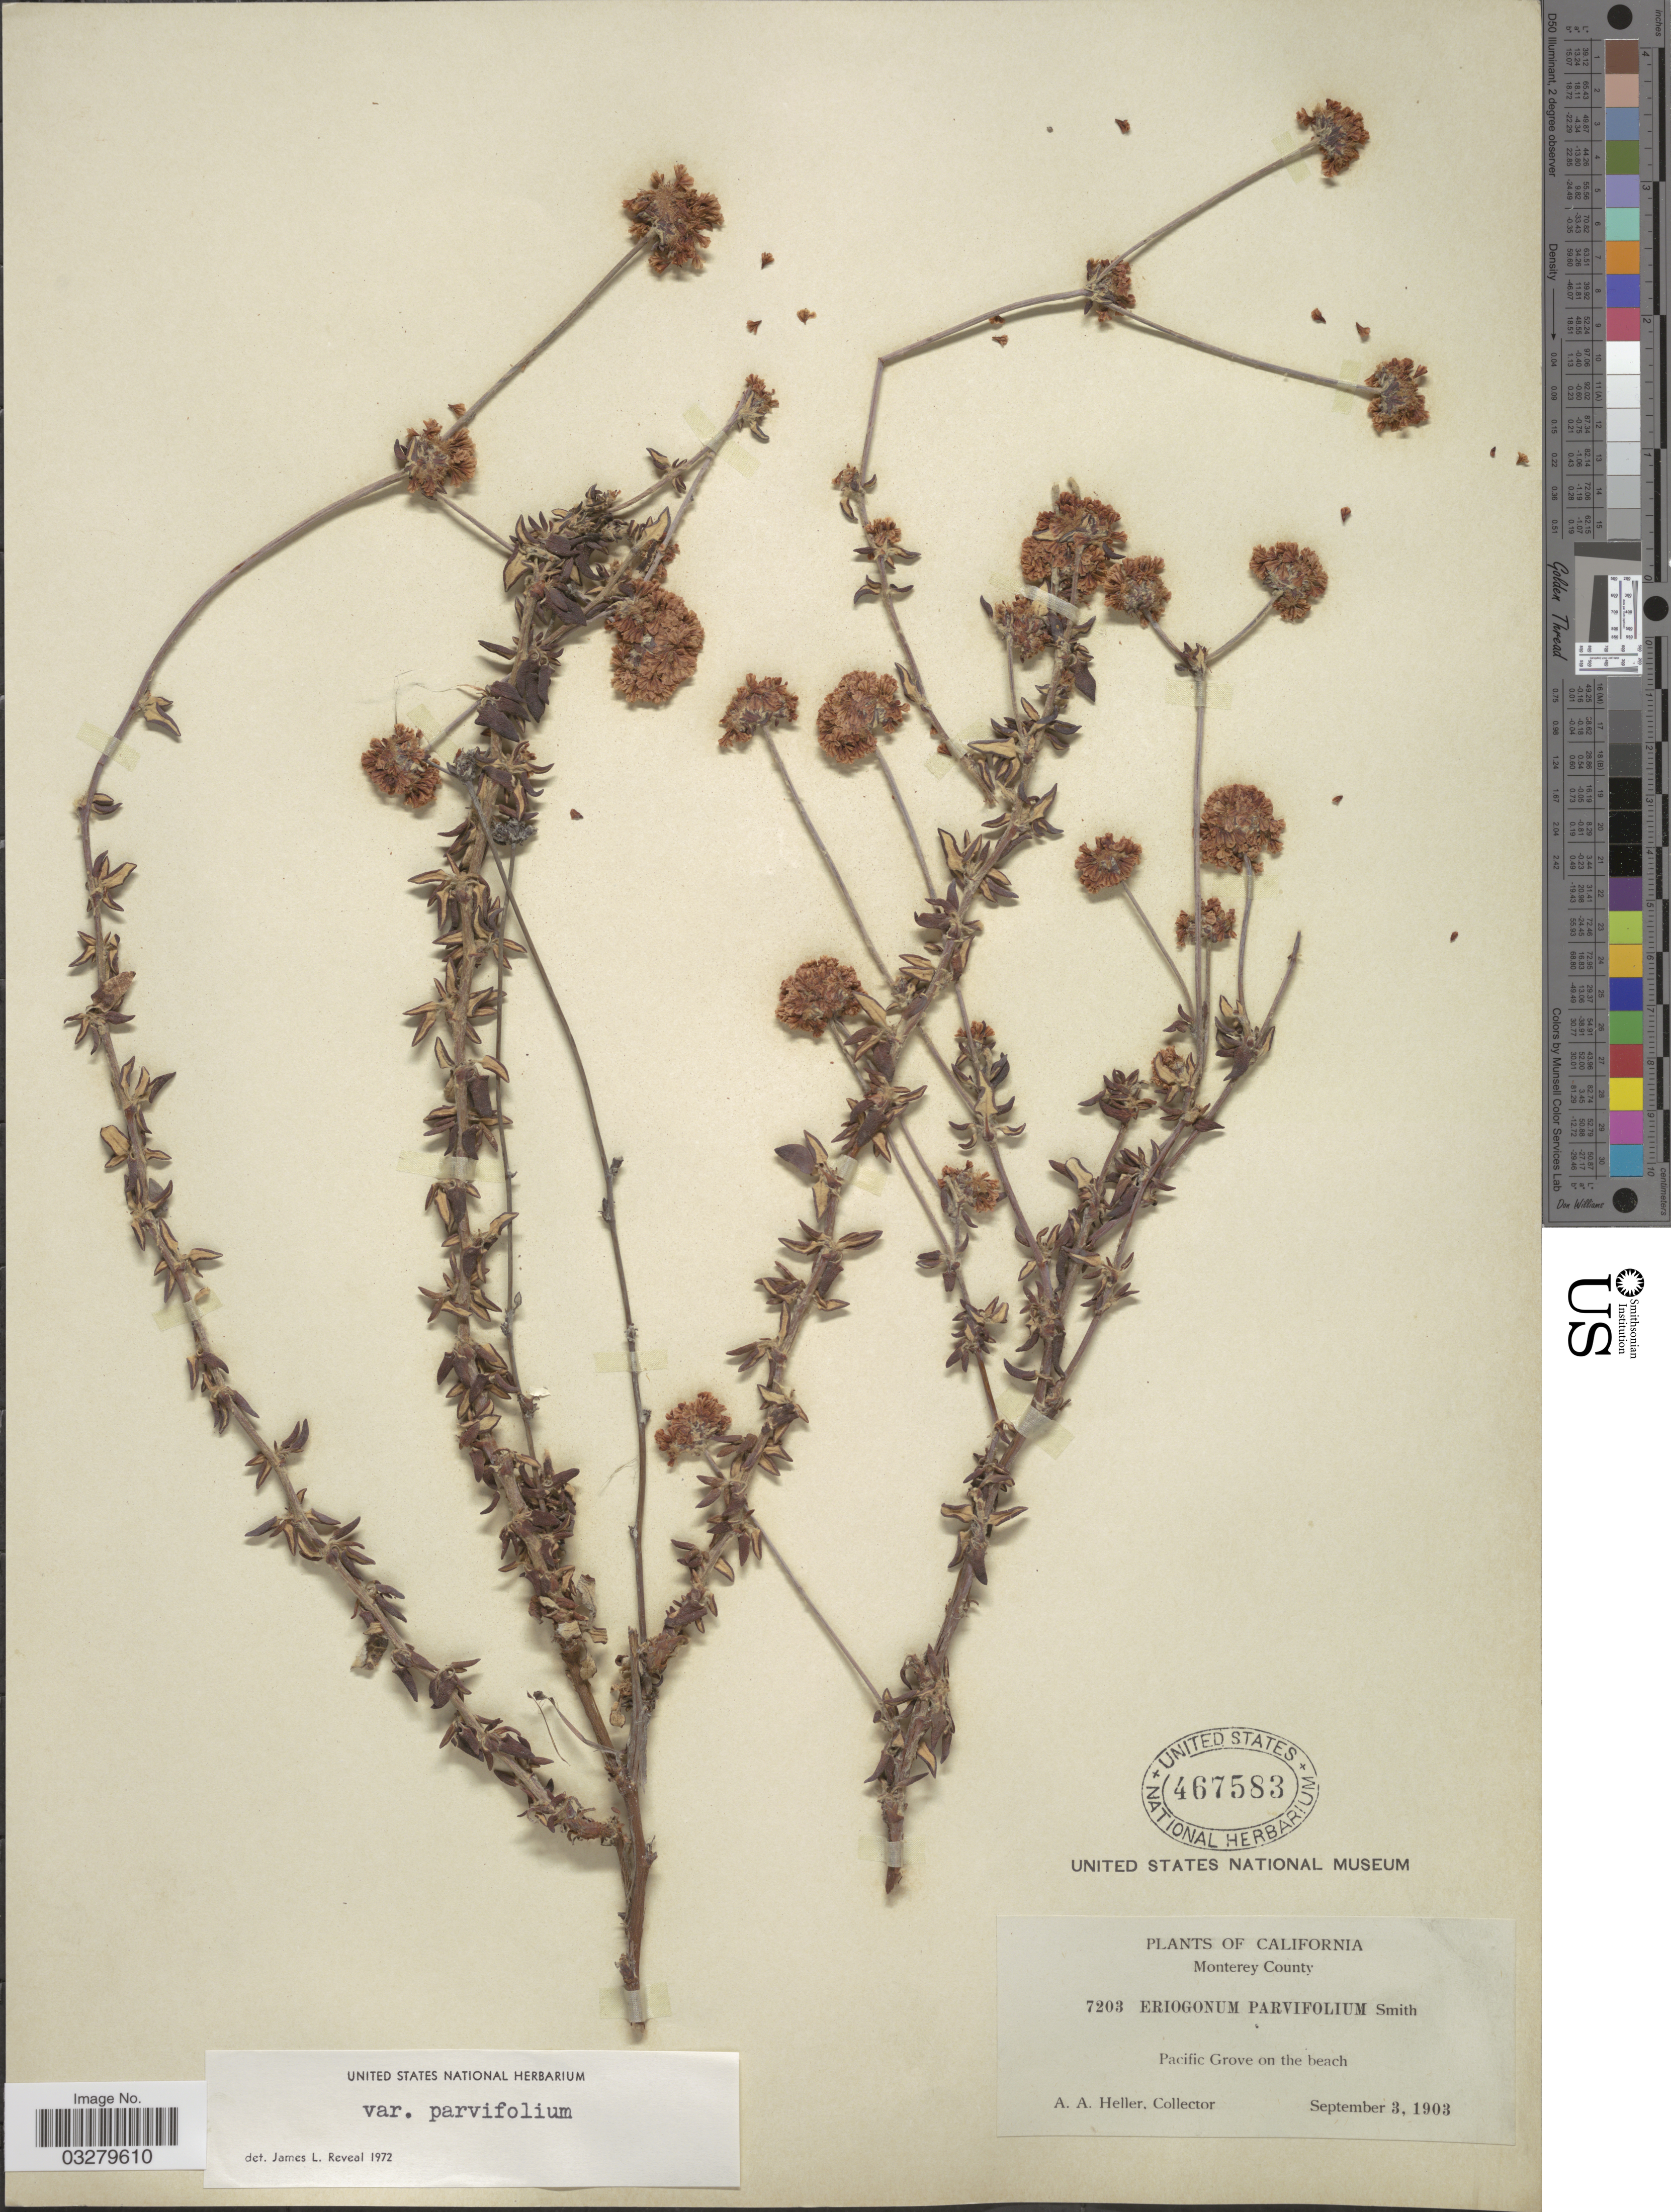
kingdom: Plantae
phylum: Tracheophyta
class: Magnoliopsida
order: Caryophyllales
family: Polygonaceae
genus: Eriogonum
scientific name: Eriogonum parvifolium var. parvifolium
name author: Sm.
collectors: A. A. Heller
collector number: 7203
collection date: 1903-09-03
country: United States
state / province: California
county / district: Monterey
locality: Monterey County. Pacific Grove on the beach.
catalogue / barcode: US 467583